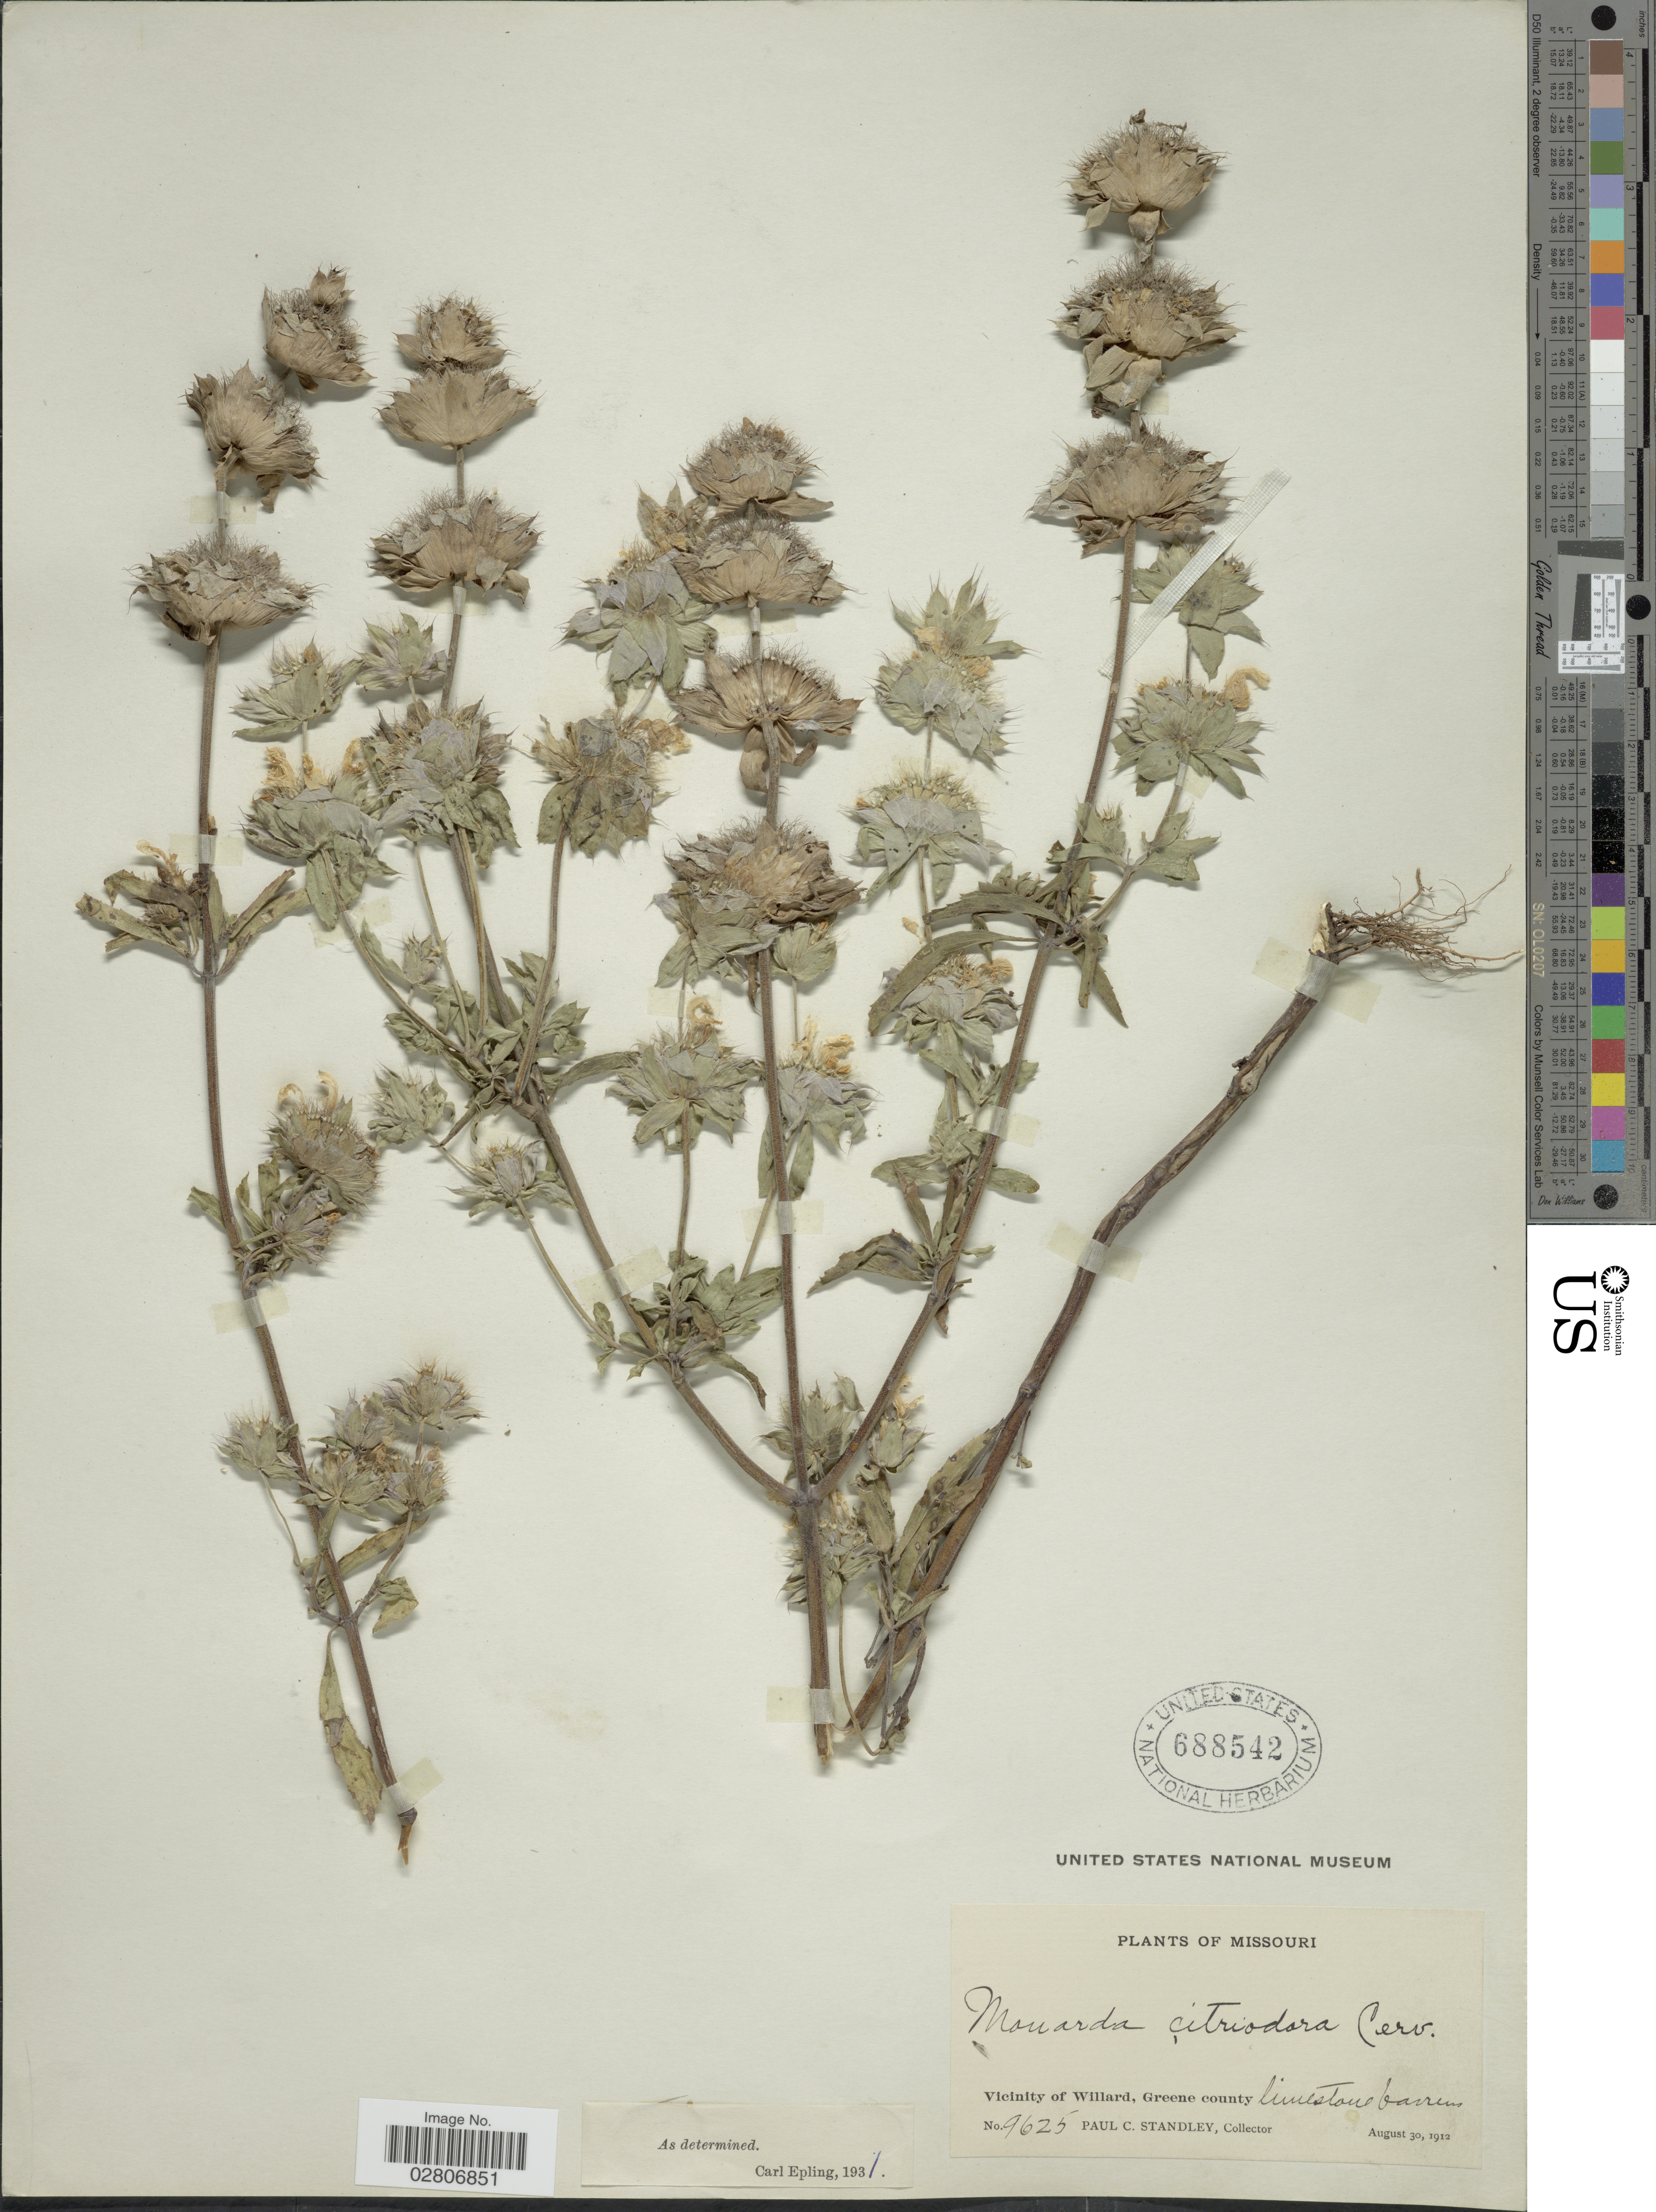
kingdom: Plantae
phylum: Tracheophyta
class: Magnoliopsida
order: Lamiales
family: Lamiaceae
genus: Monarda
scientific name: Monarda citriodora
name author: Cerv. ex Lag.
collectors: P. C. Standley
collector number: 9625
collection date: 1912-08-30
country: United States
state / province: Missouri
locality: Vicinity of Willard, Greene county.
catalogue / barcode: US 688542